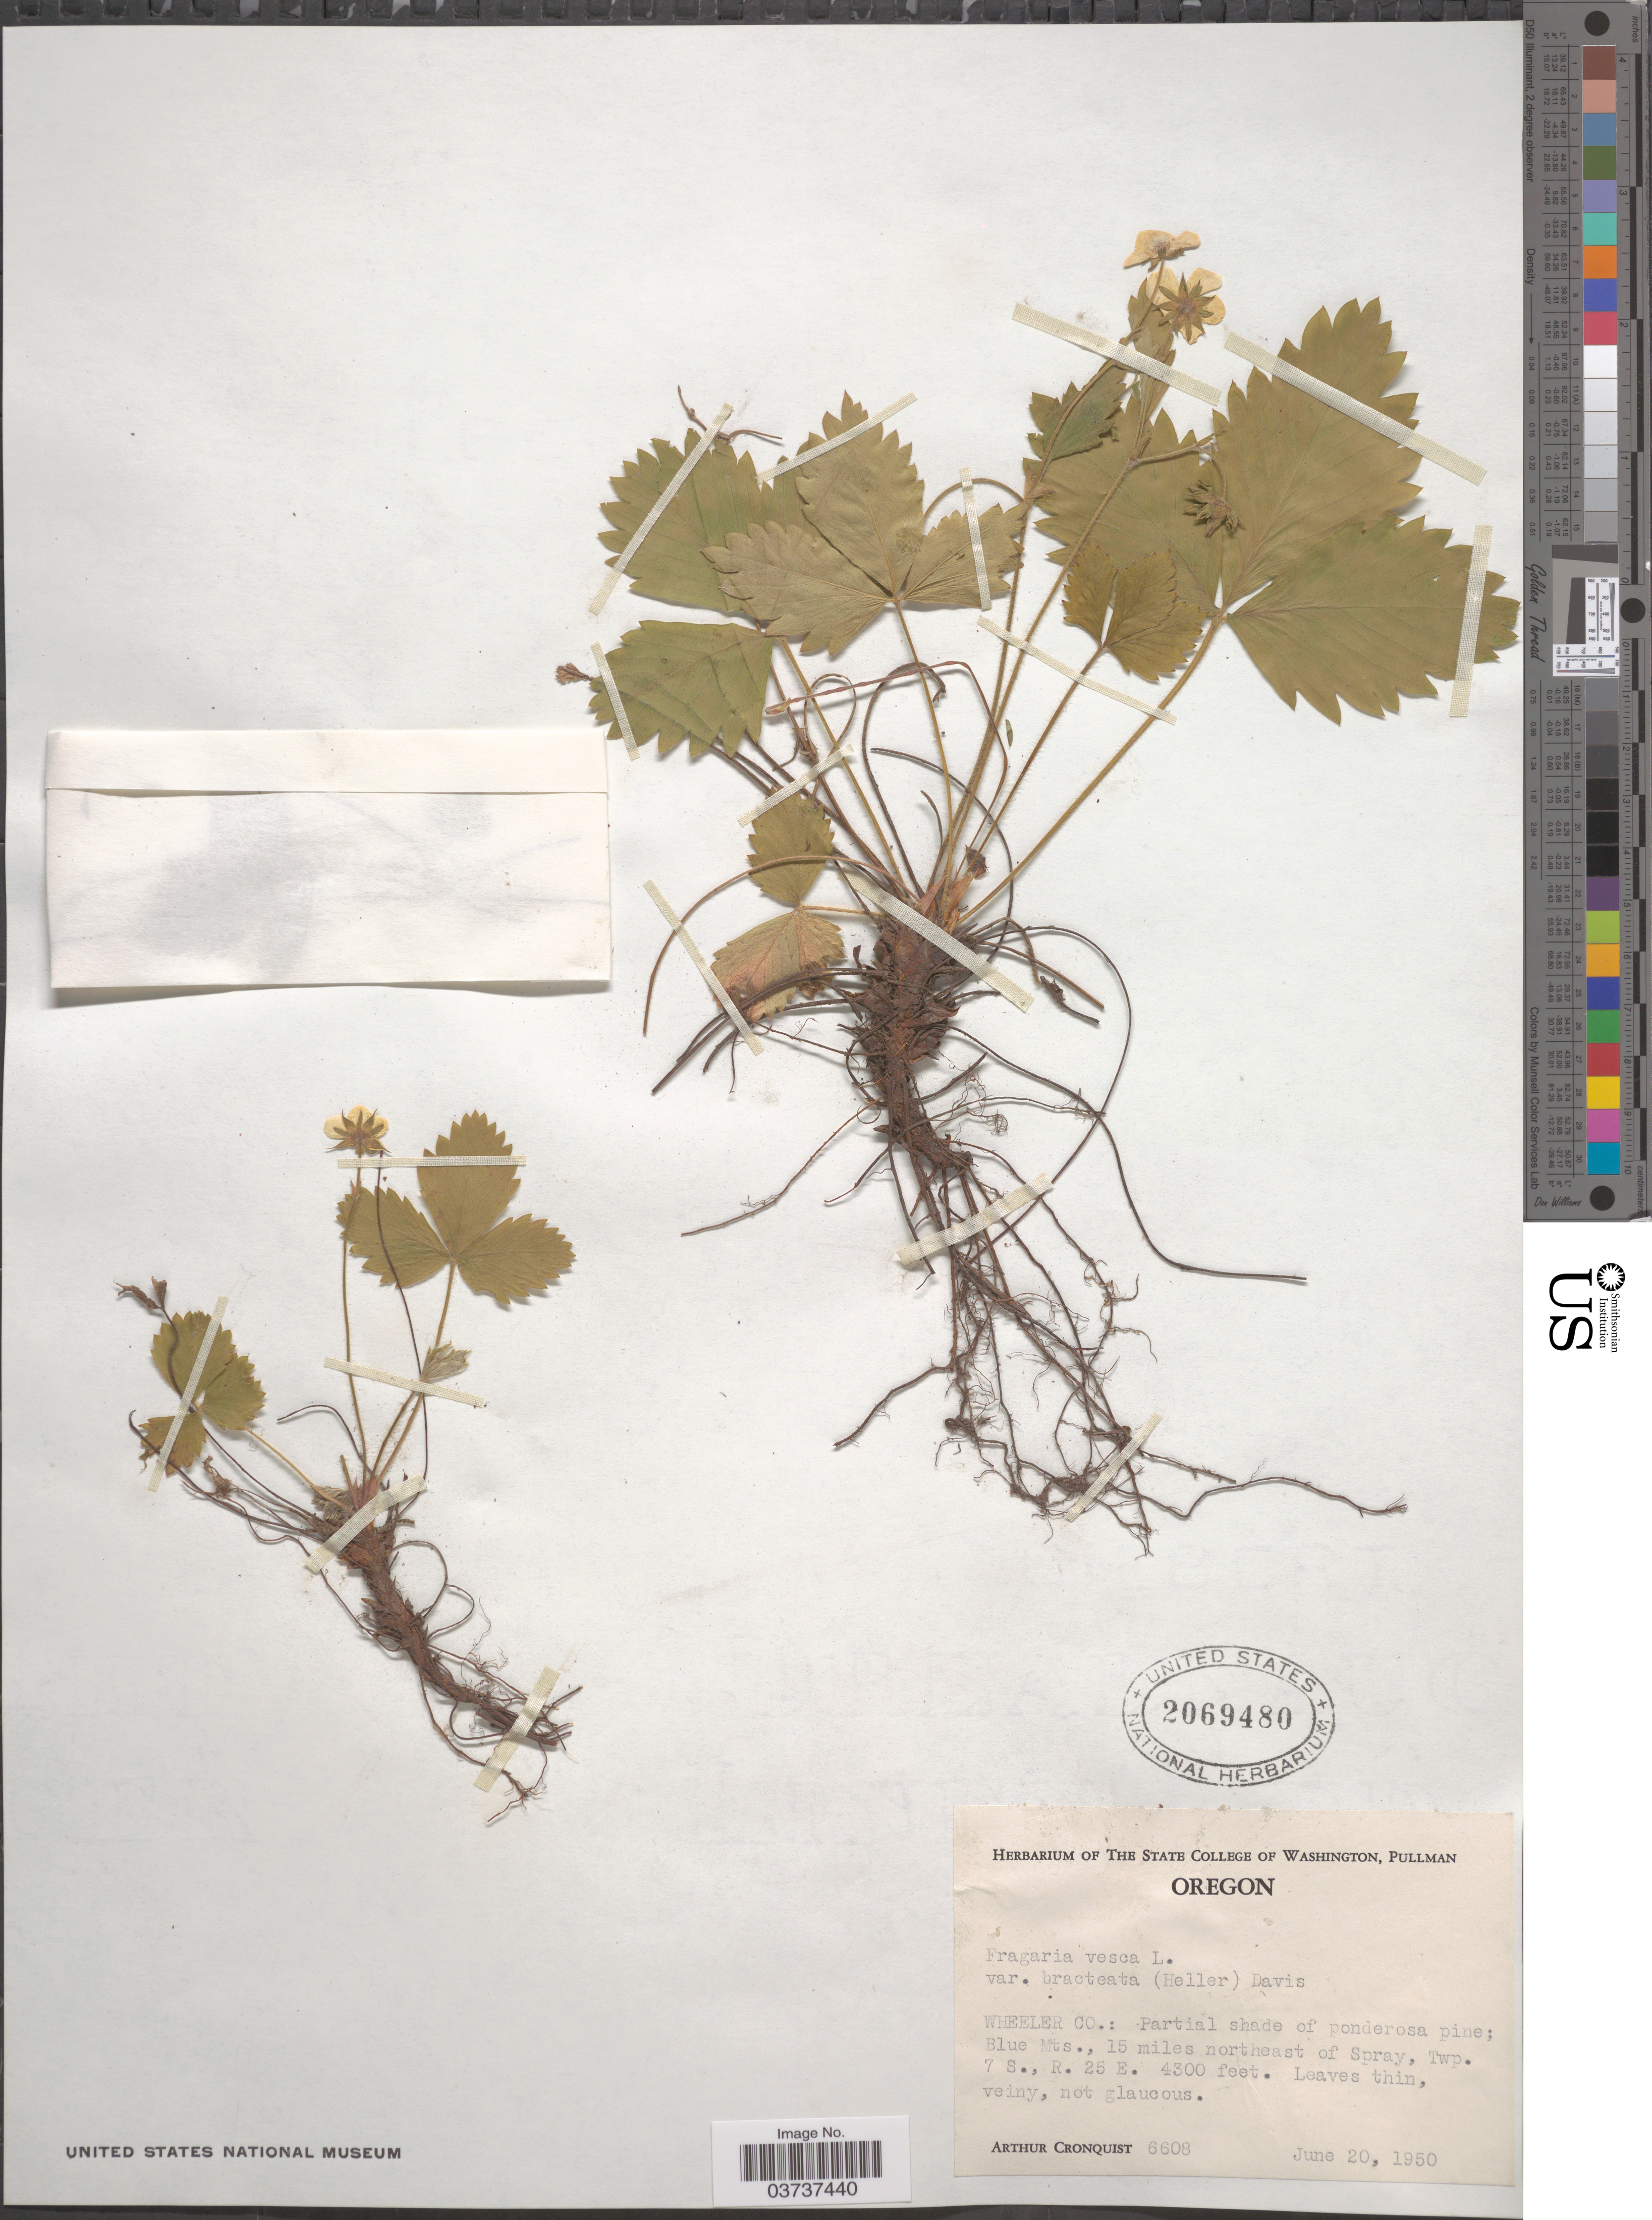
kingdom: Plantae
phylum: Tracheophyta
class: Magnoliopsida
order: Rosales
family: Rosaceae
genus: Fragaria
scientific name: Fragaria vesca subsp. bracteata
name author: L.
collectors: A. J. Cronquist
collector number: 6608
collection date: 1950-06-20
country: United States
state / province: Oregon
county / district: Wheeler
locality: Wheeler Co.: Blue Mts., 15 miles northeast of Spray, Twp. 7 S., R. 25 E.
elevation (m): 1311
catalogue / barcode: US 2069480